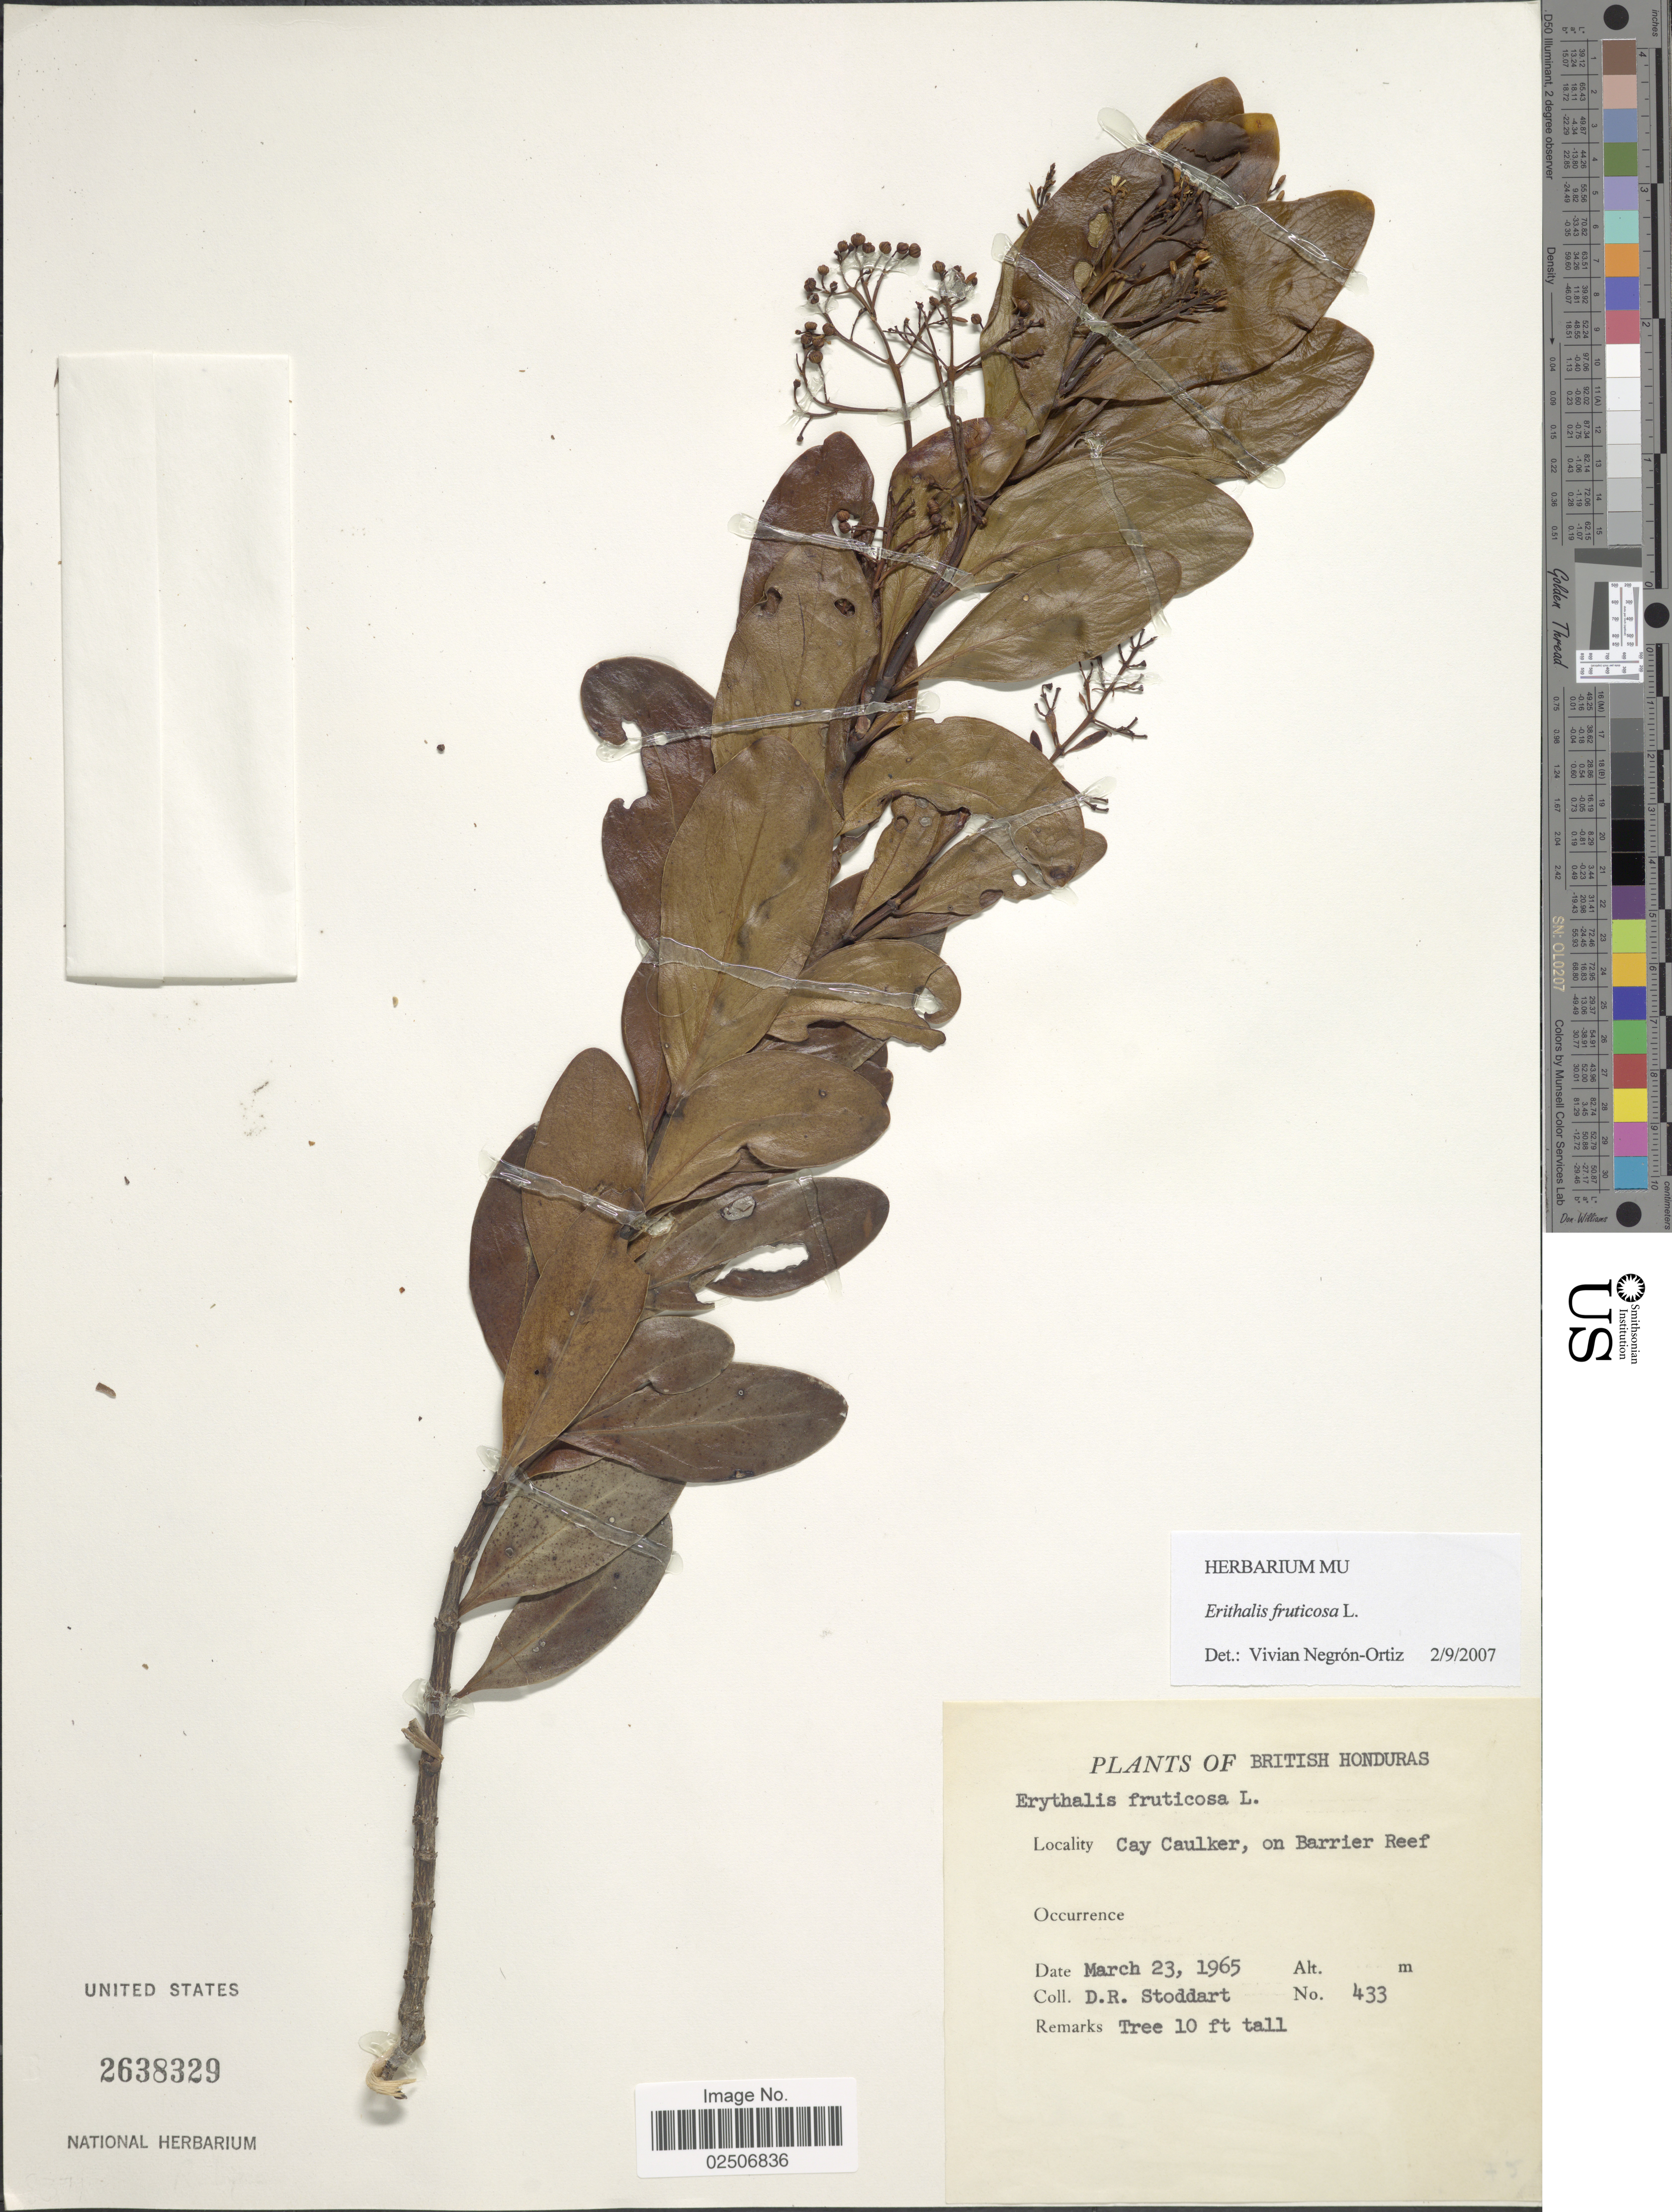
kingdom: Plantae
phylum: Tracheophyta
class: Magnoliopsida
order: Gentianales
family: Rubiaceae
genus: Erithalis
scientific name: Erithalis fruticosa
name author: L.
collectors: D. R. Stoddart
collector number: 433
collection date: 1965-03-23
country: Belize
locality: British Honduras, Cay Caulker, on Barrier Reef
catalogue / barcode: US 2638329